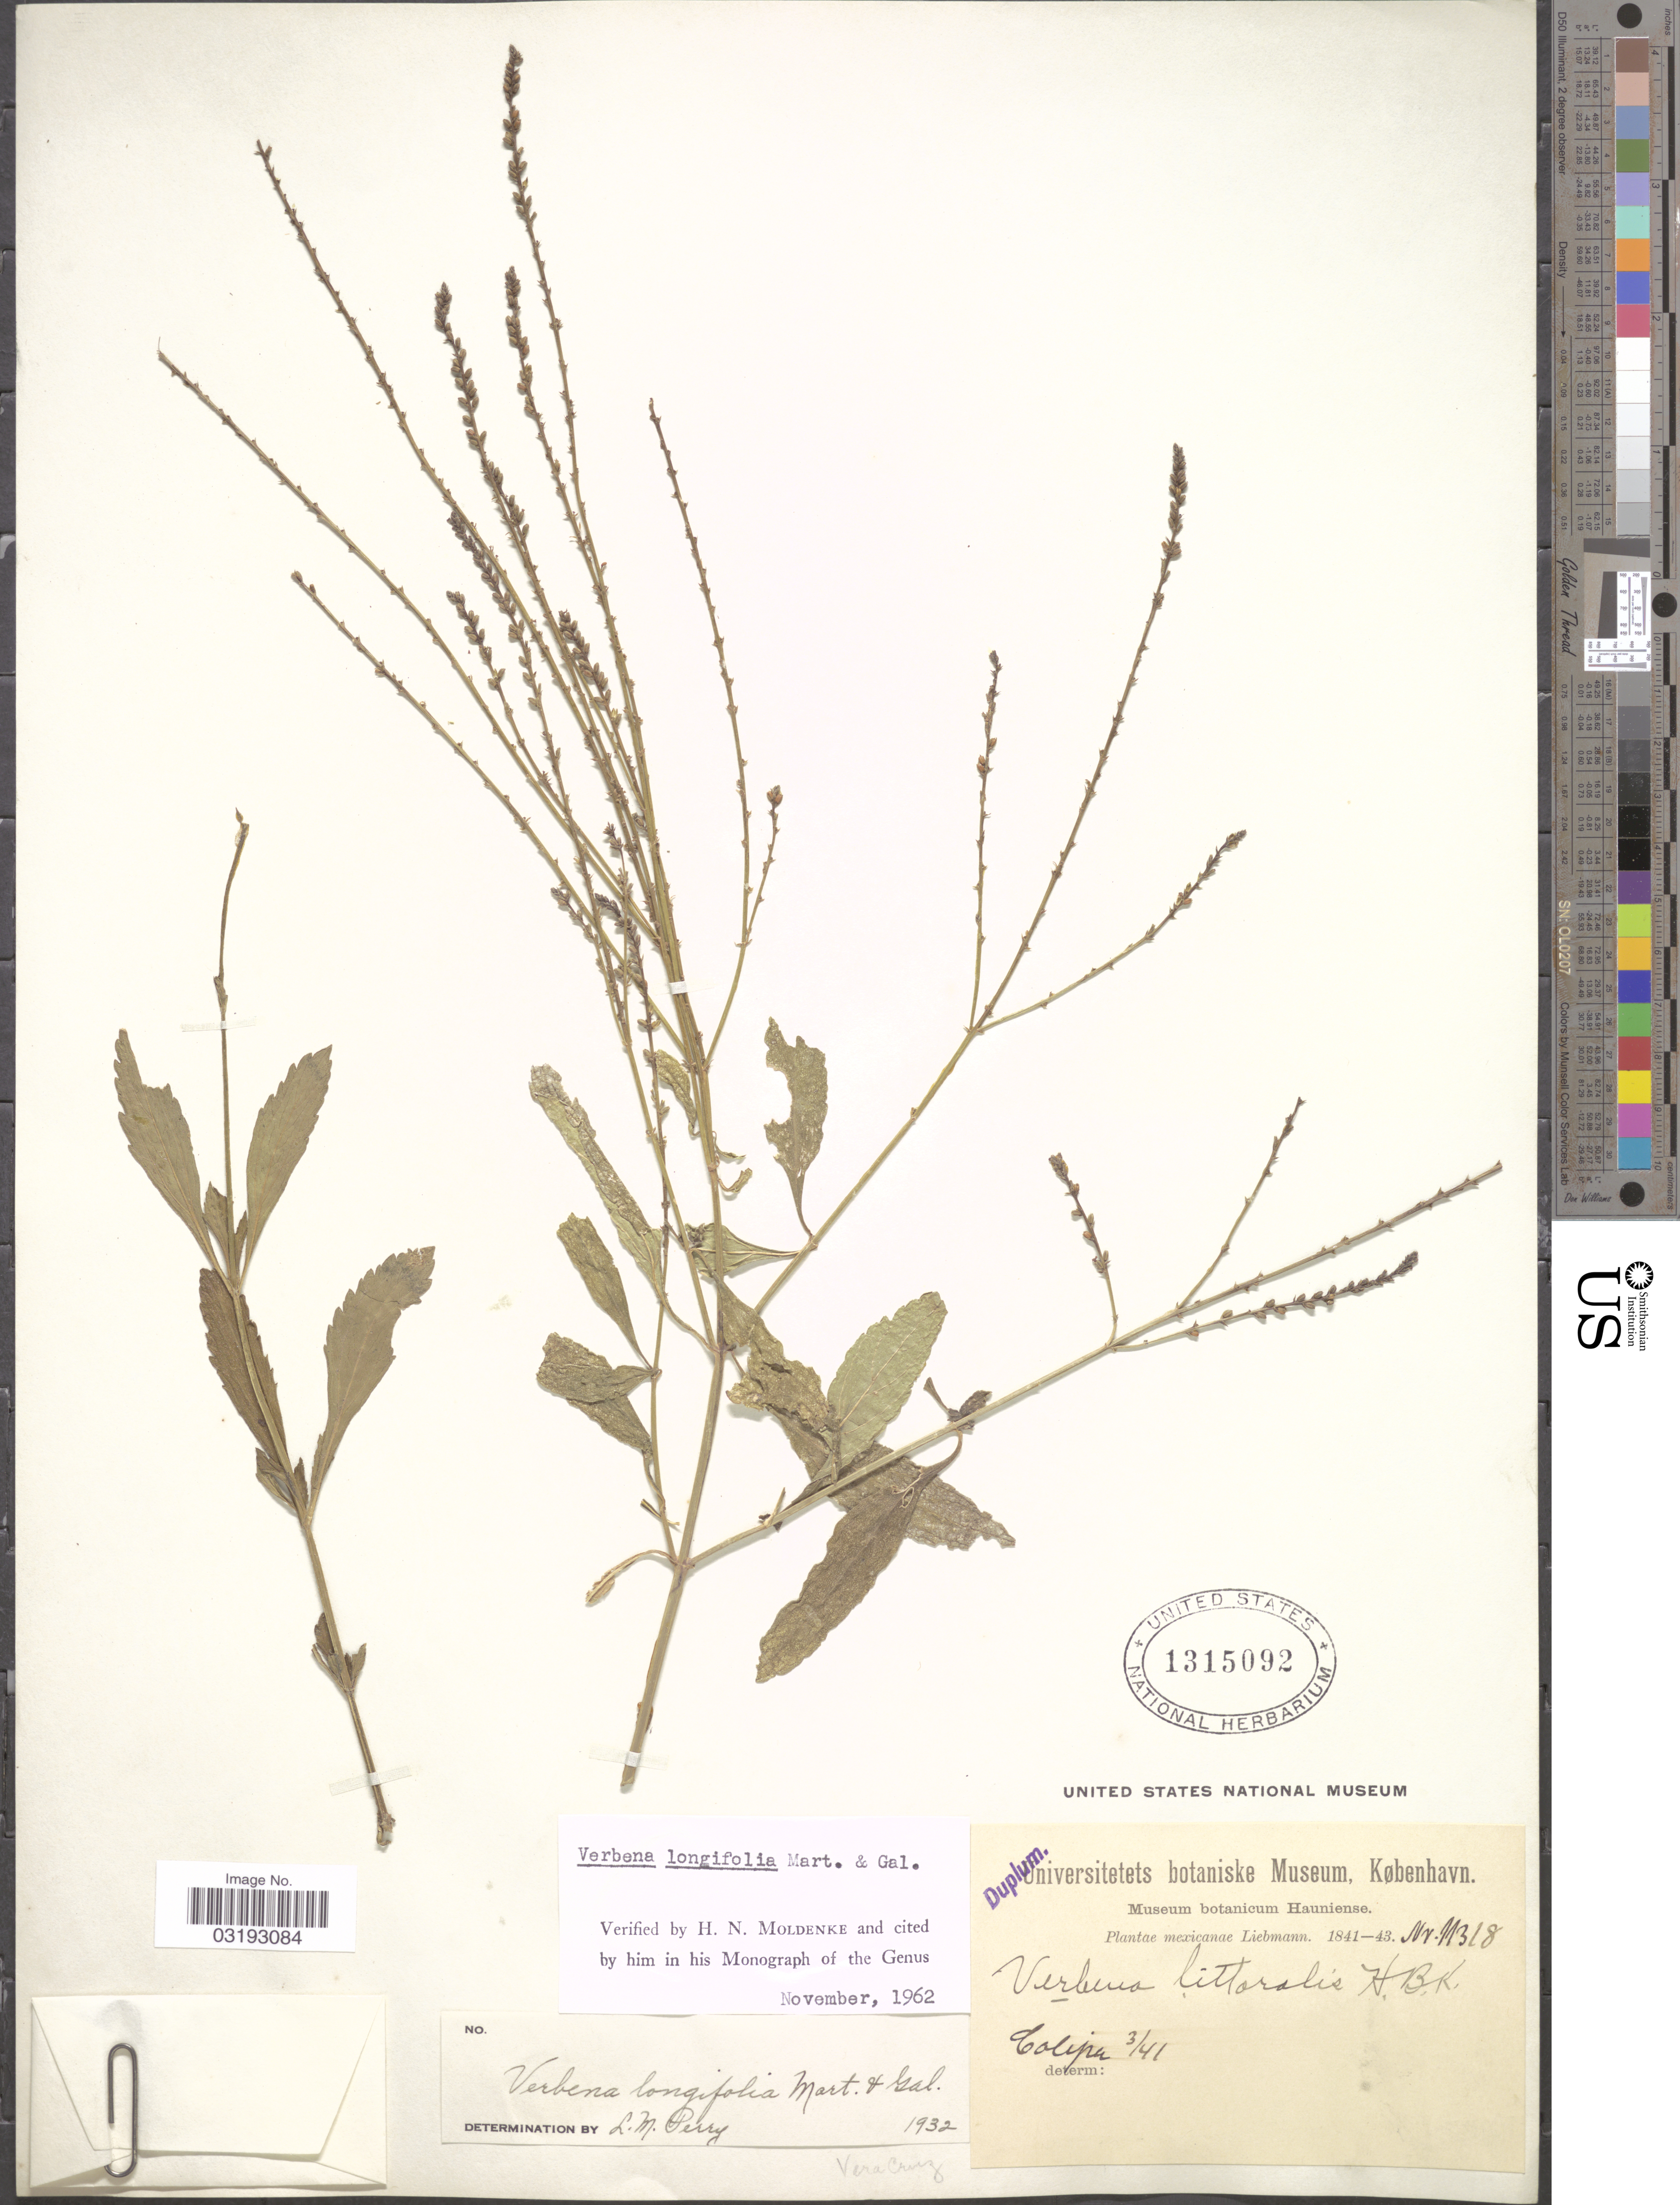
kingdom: Plantae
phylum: Tracheophyta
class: Magnoliopsida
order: Lamiales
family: Verbenaceae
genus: Verbena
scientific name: Verbena longifolia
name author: M. Martens & Galeotti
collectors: Liebmann, --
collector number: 11318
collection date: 1841-03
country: Mexico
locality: Colipa.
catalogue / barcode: US 1315092